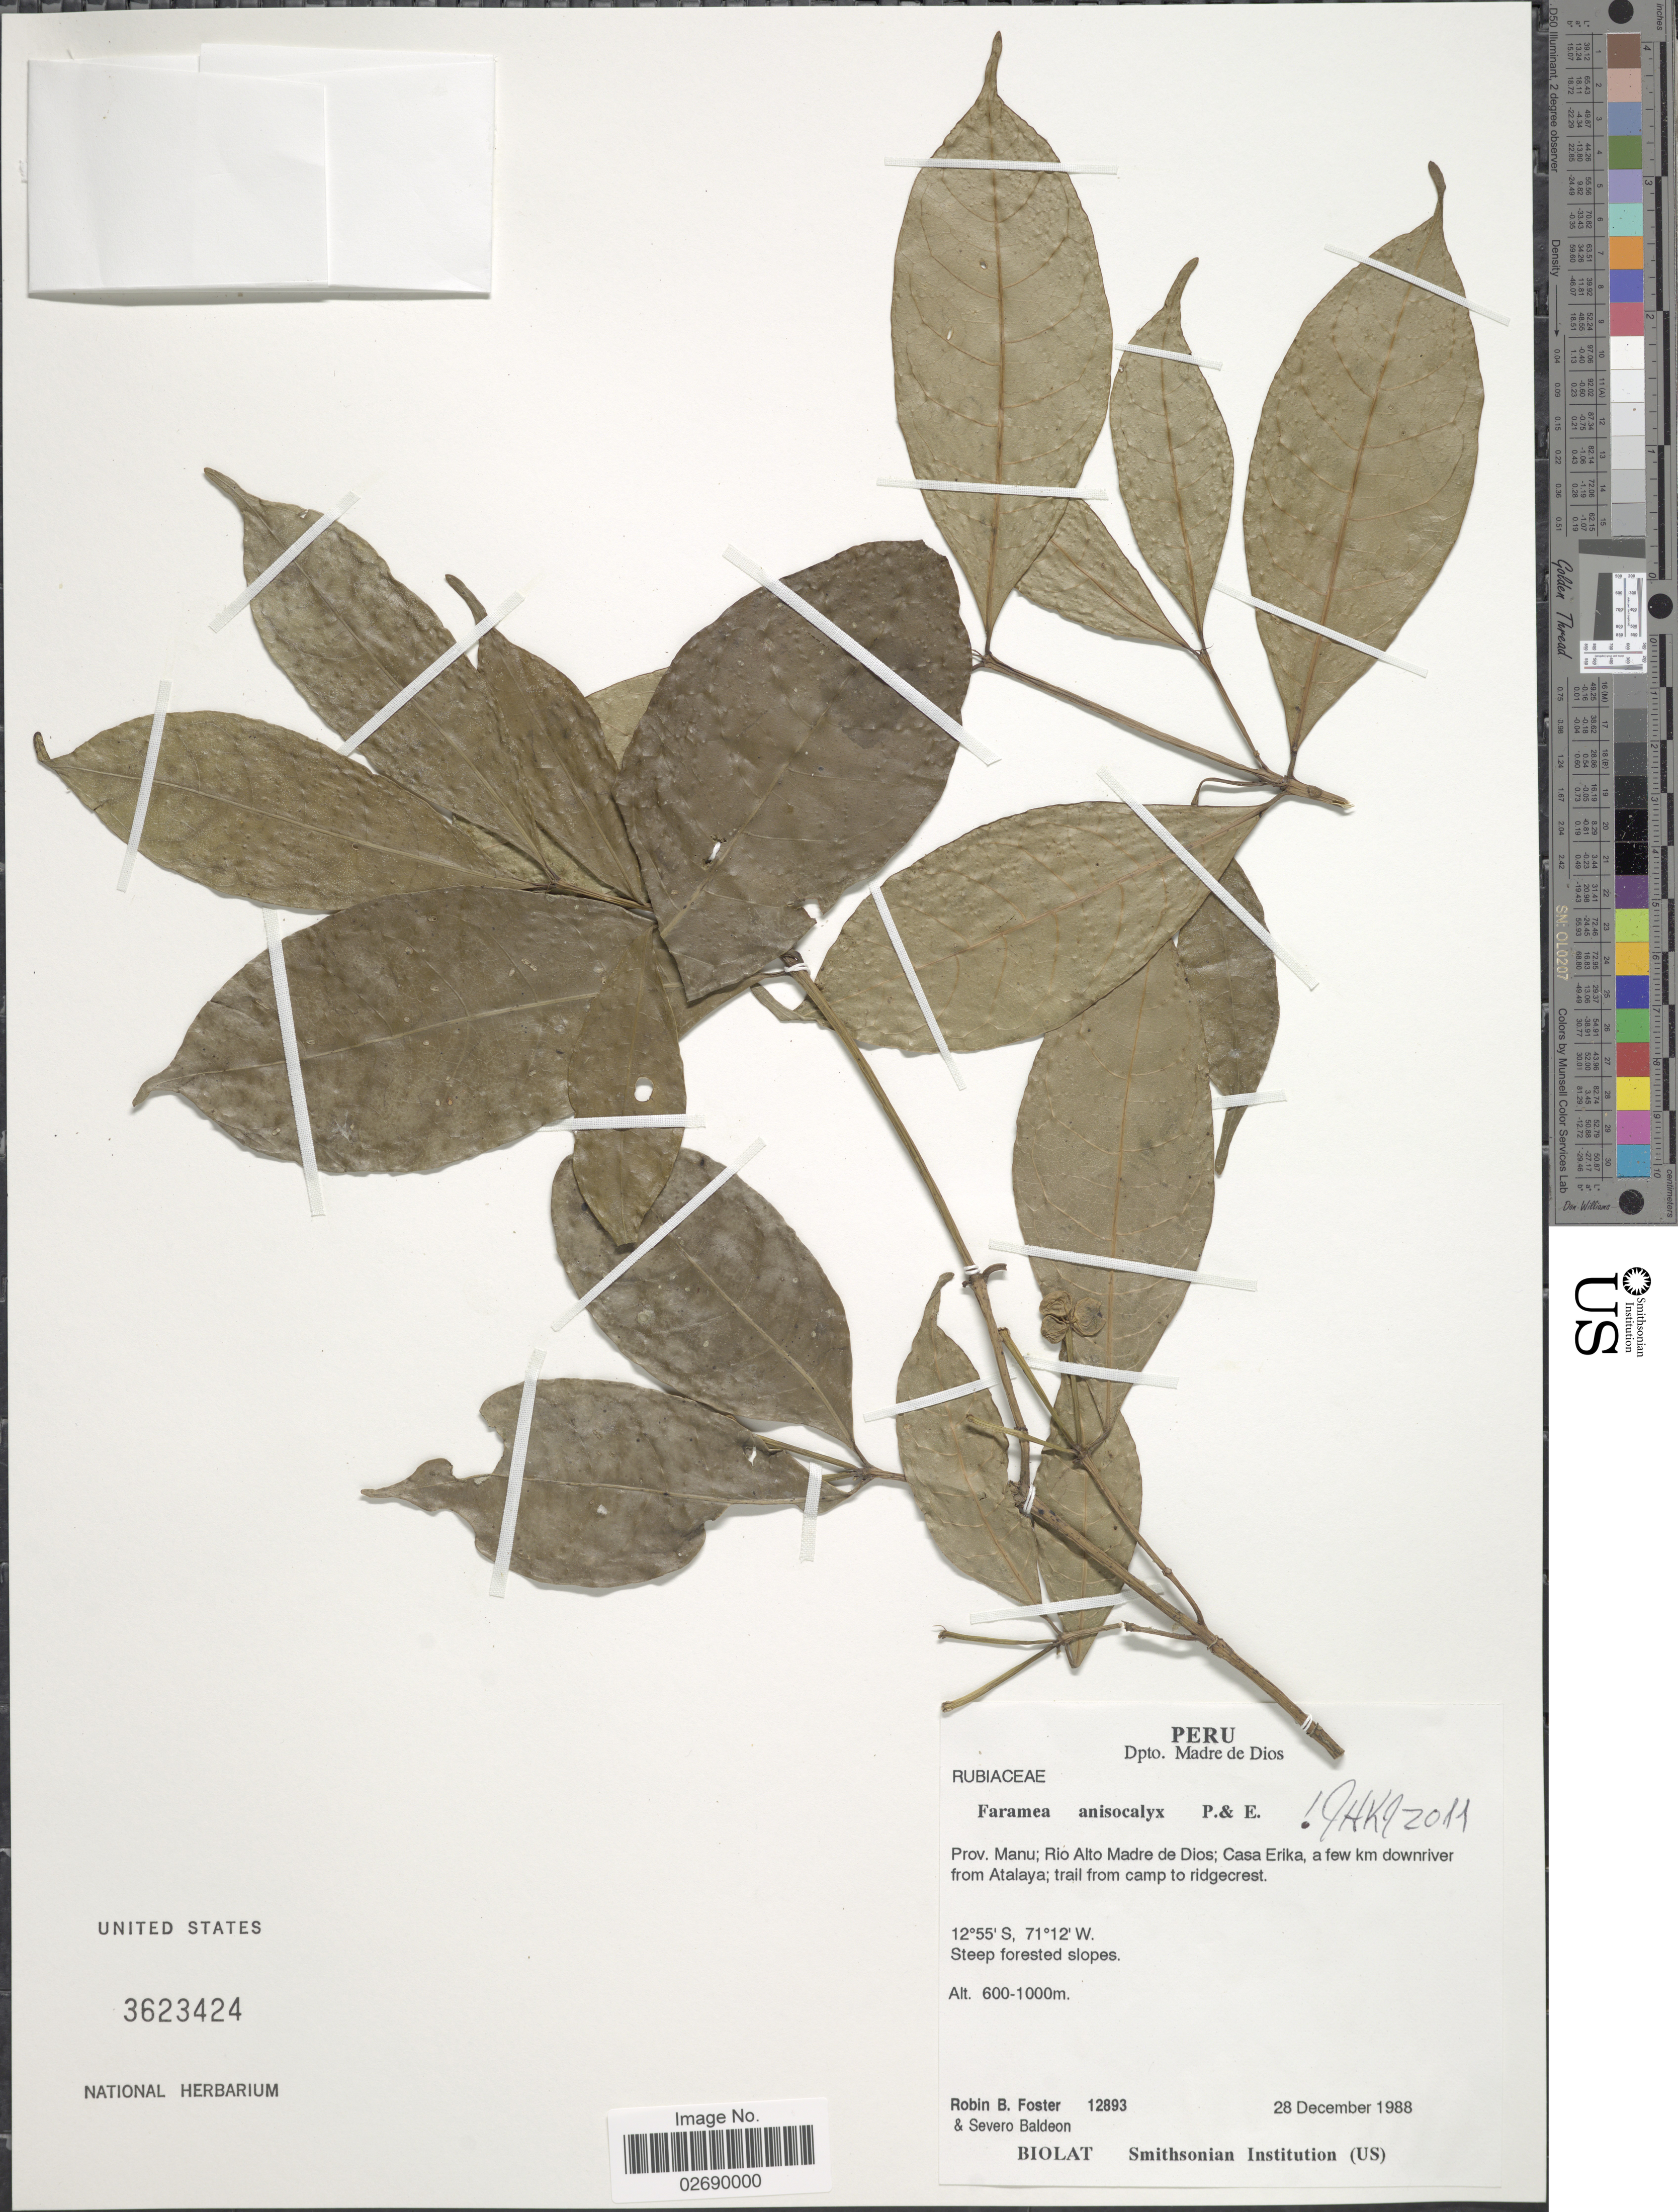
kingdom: Plantae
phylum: Tracheophyta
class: Magnoliopsida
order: Gentianales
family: Rubiaceae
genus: Faramea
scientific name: Faramea anisocalyx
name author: Poepp. & Endl.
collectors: R. B. Foster & S. Baldeon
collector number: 12893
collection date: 1988-12-28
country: Peru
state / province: Madre de Dios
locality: Prov. Manu; Rio Alto Madre de Dios; Casa Erika, a few km downriver from Atalaya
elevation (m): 600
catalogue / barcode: US 3623424